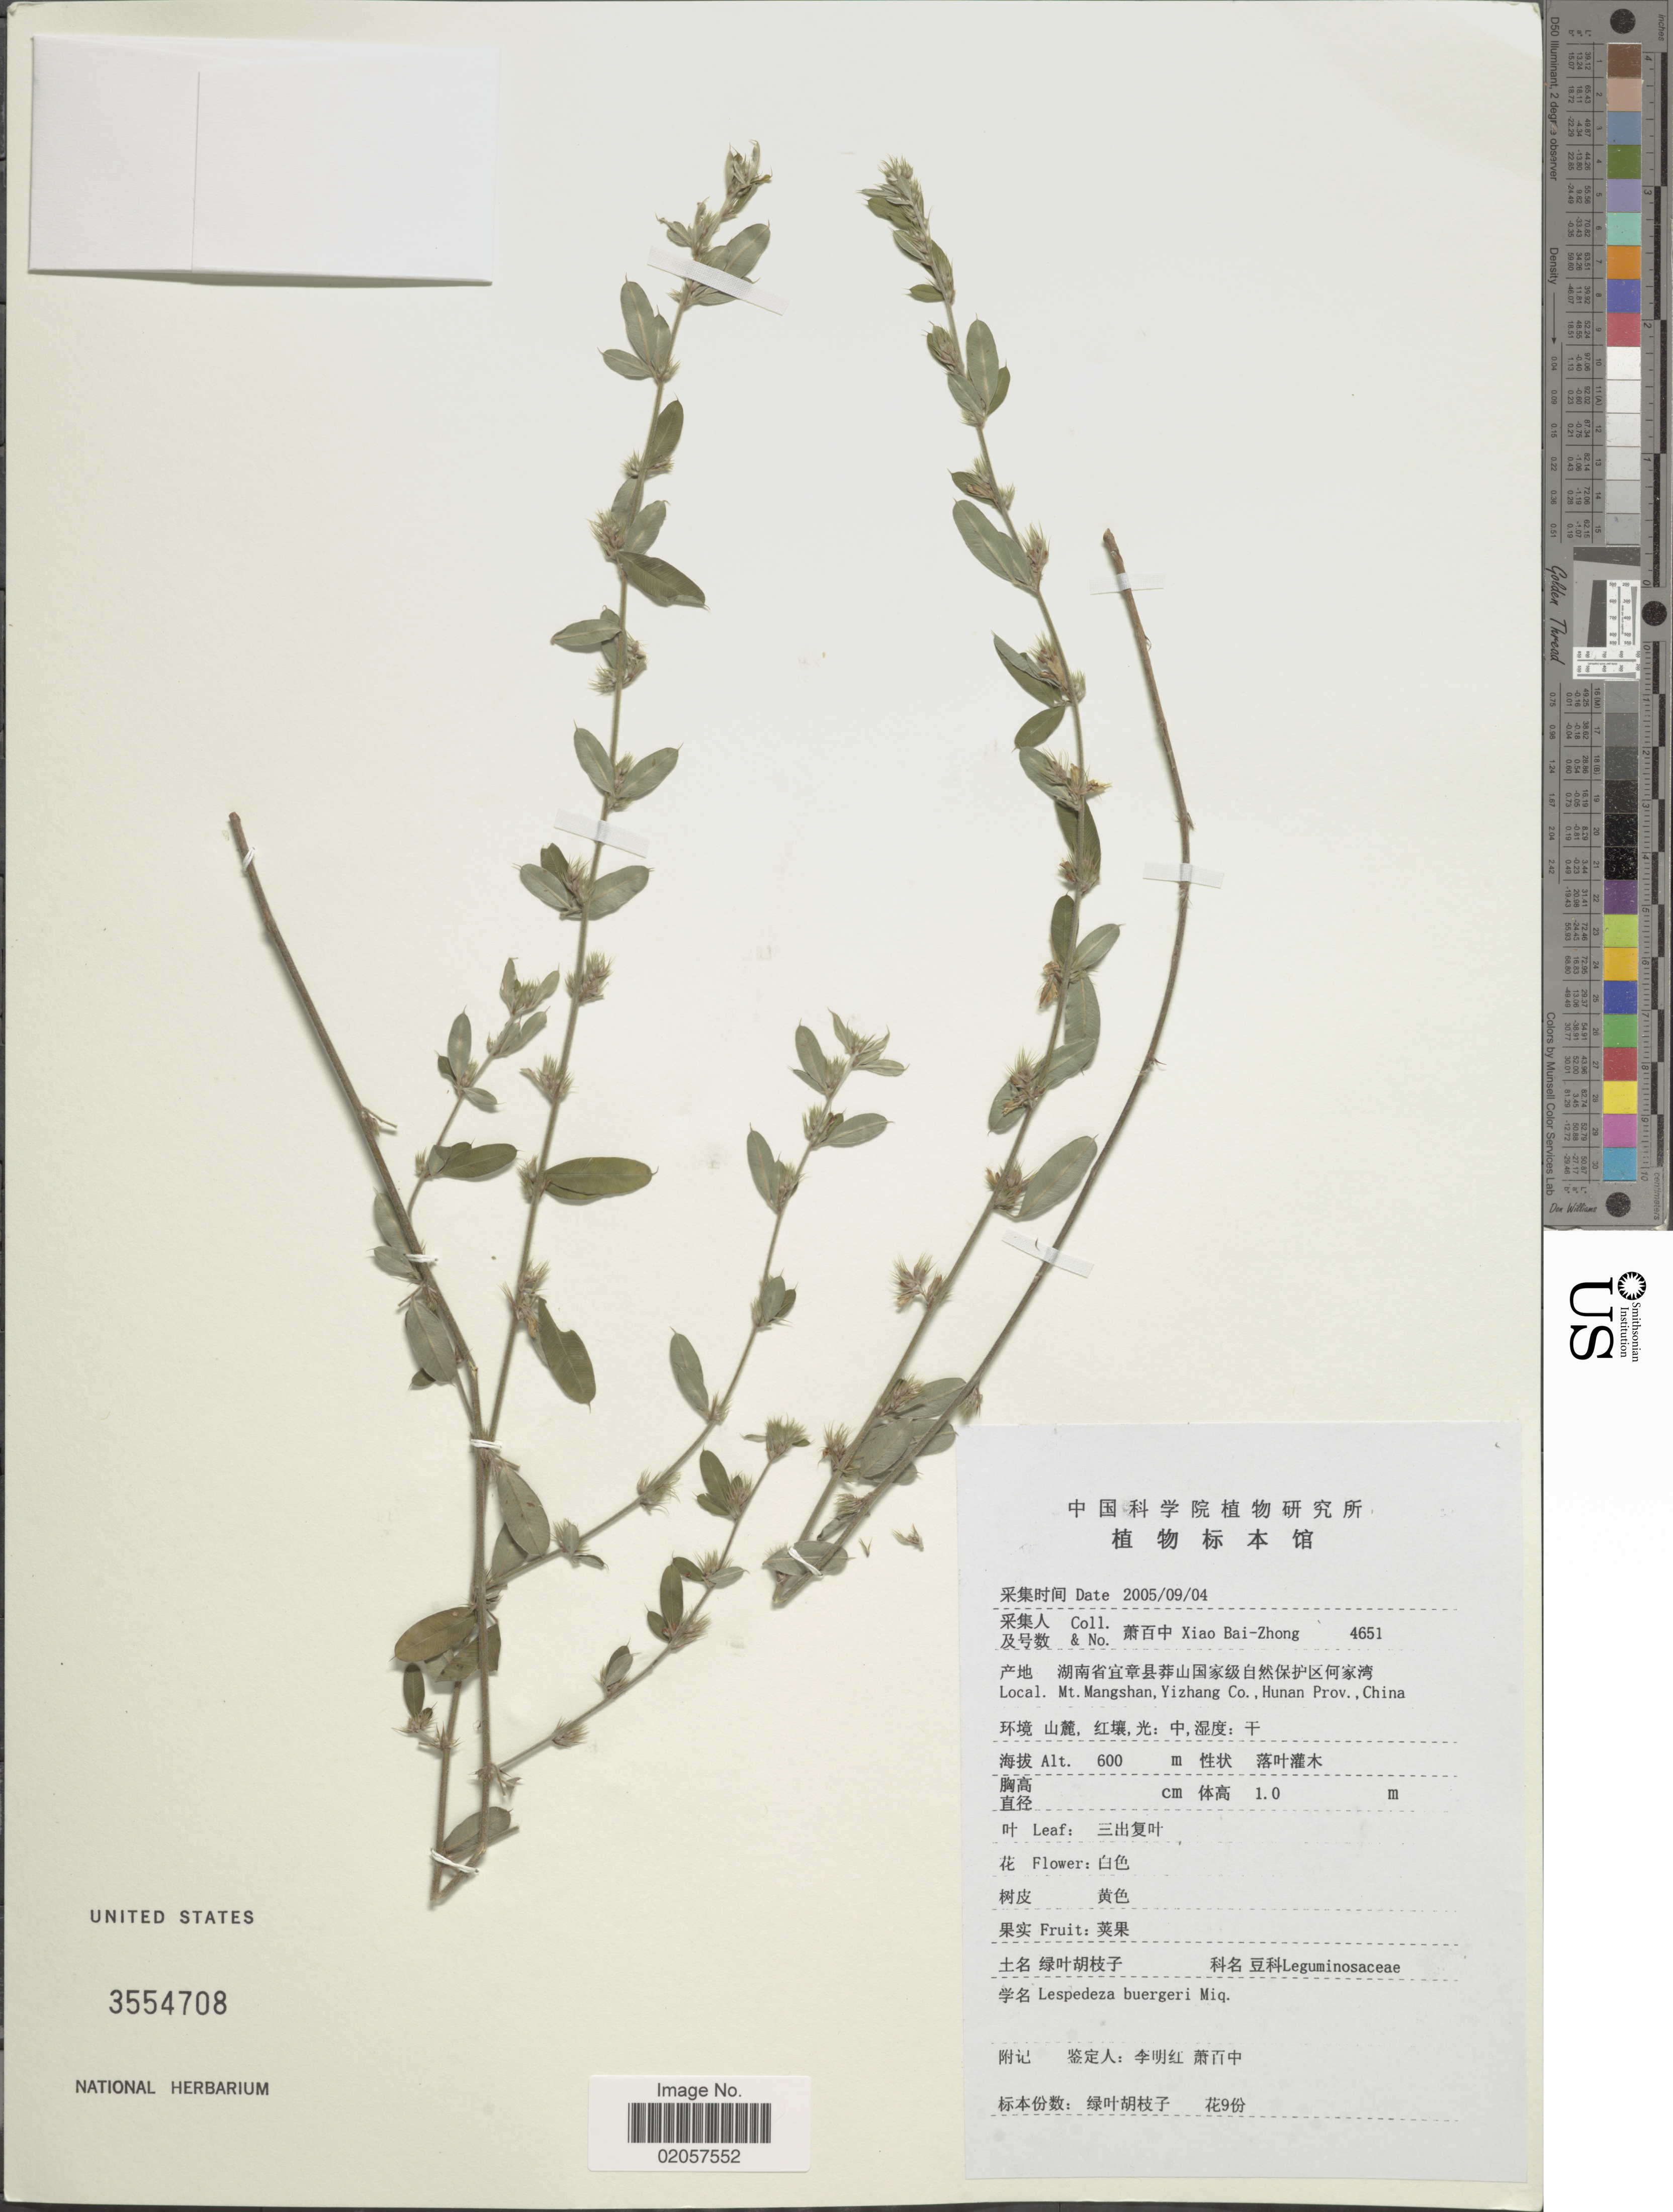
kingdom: Plantae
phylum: Tracheophyta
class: Magnoliopsida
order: Fabales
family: Fabaceae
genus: Lespedeza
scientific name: Lespedeza buergeri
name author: Miq.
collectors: B. Z. Xiao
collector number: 4651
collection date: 2005-09-04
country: China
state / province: Hunan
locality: Mt. Mangshan, Yizhang Co., Hunan Prov. China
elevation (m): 600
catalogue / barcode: US 355708